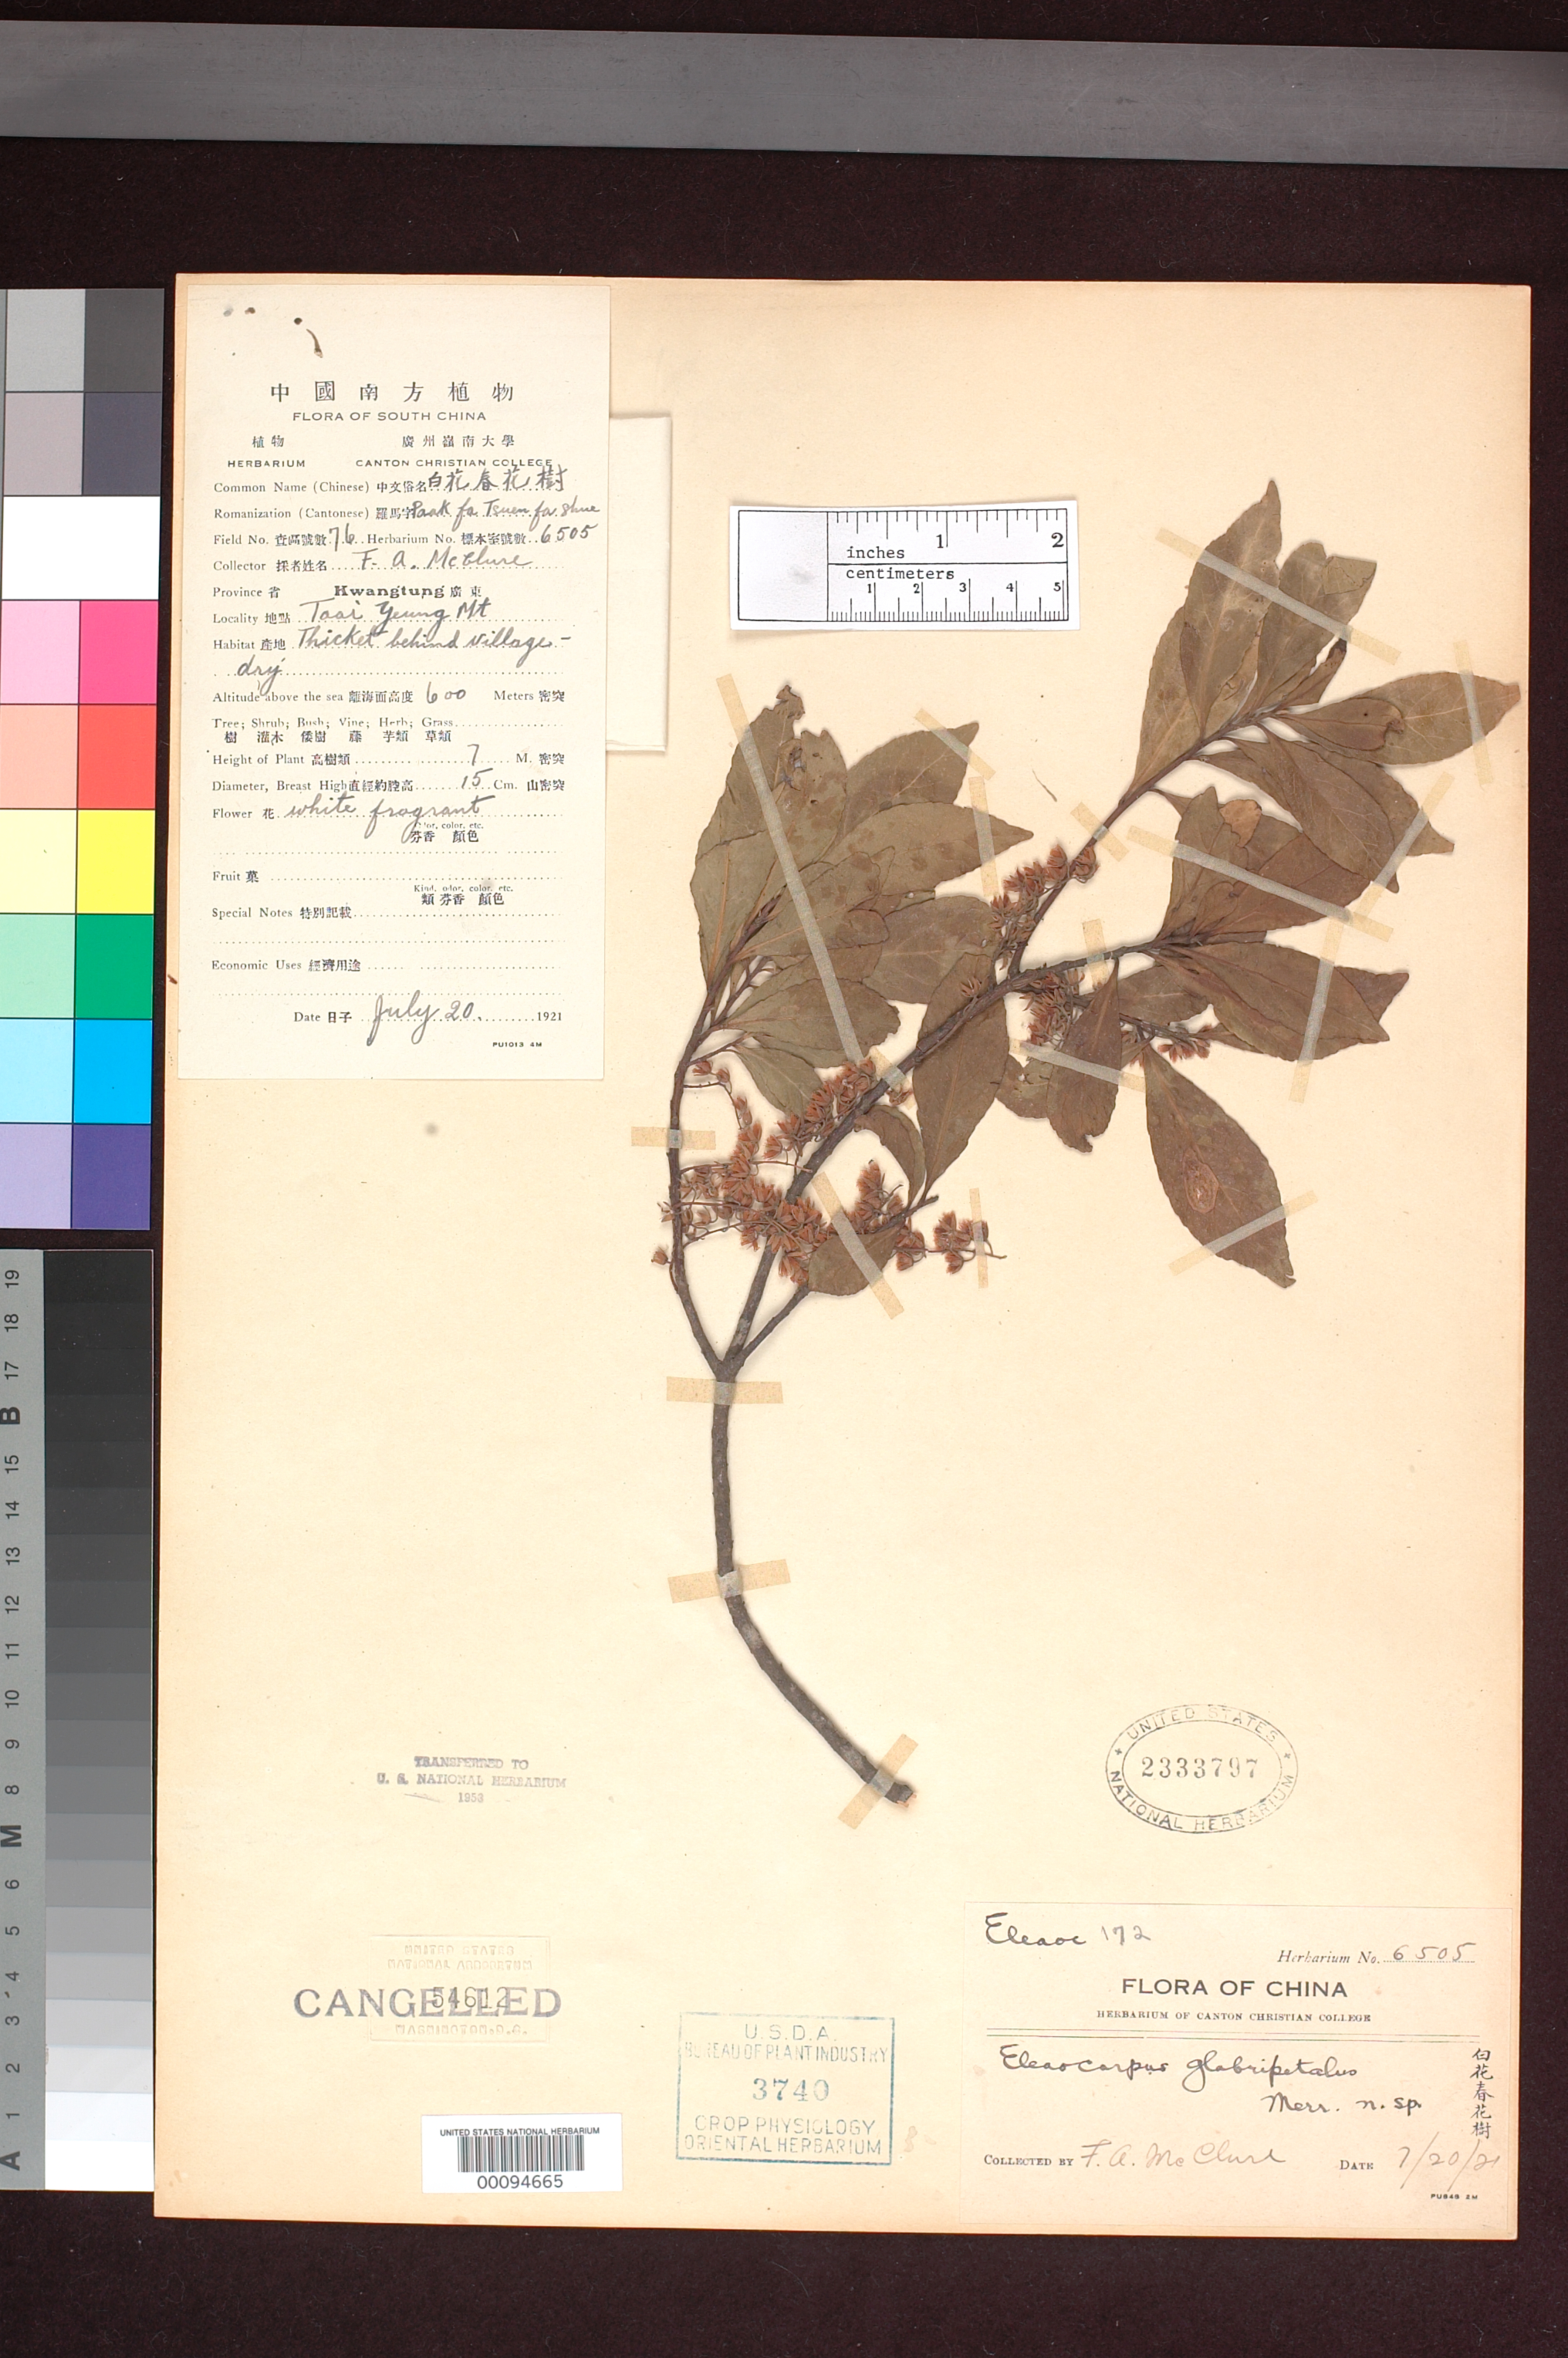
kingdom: Plantae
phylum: Tracheophyta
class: Magnoliopsida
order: Oxalidales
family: Elaeocarpaceae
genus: Elaeocarpus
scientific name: Elaeocarpus glabripetalus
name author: Merr.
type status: Isotype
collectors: F. A. McClure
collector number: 6505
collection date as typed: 20 Jul 1921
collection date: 1921-07-20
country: China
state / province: Guangdong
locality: Taoi Yung Mt.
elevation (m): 600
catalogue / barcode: US 2333797